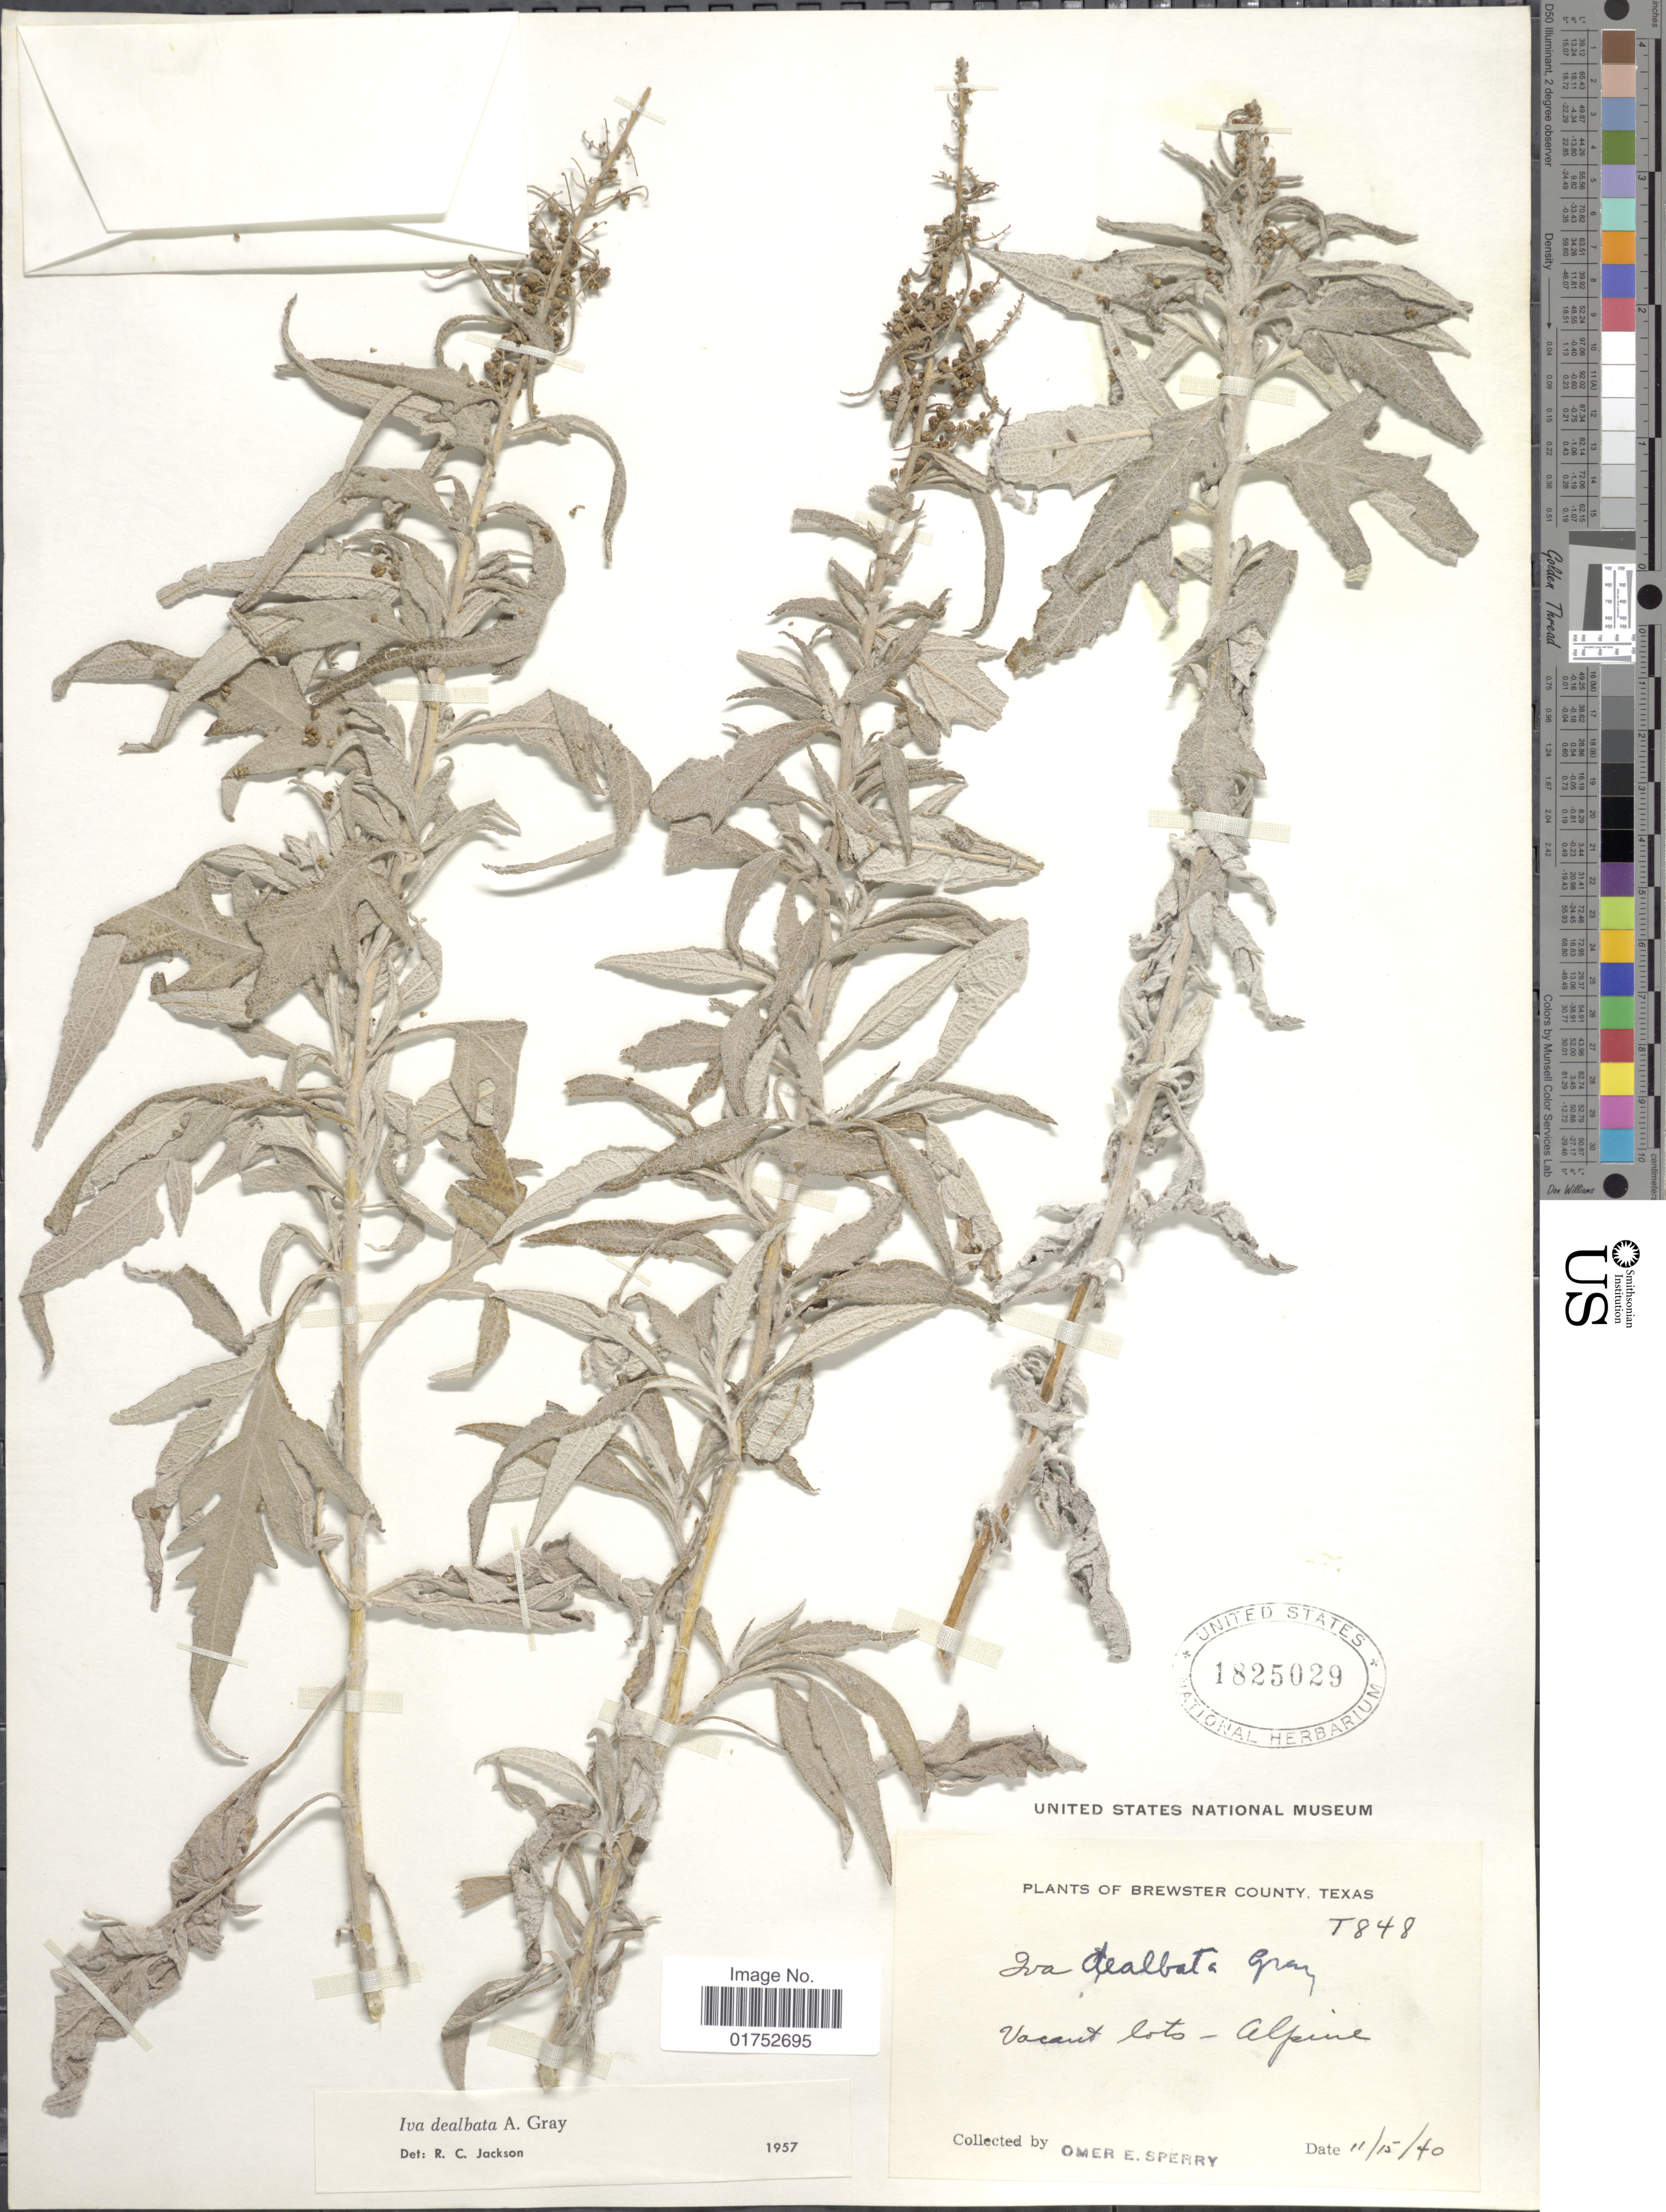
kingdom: Plantae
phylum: Tracheophyta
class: Magnoliopsida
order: Asterales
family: Asteraceae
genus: Iva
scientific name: Iva dealbata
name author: A. Gray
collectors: O. E. Sperry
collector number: T848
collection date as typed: Transcribed d/m/y: 15/11/40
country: United States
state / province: Texas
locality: Brewster County, Vacant lots-Alpine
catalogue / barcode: US 1825029